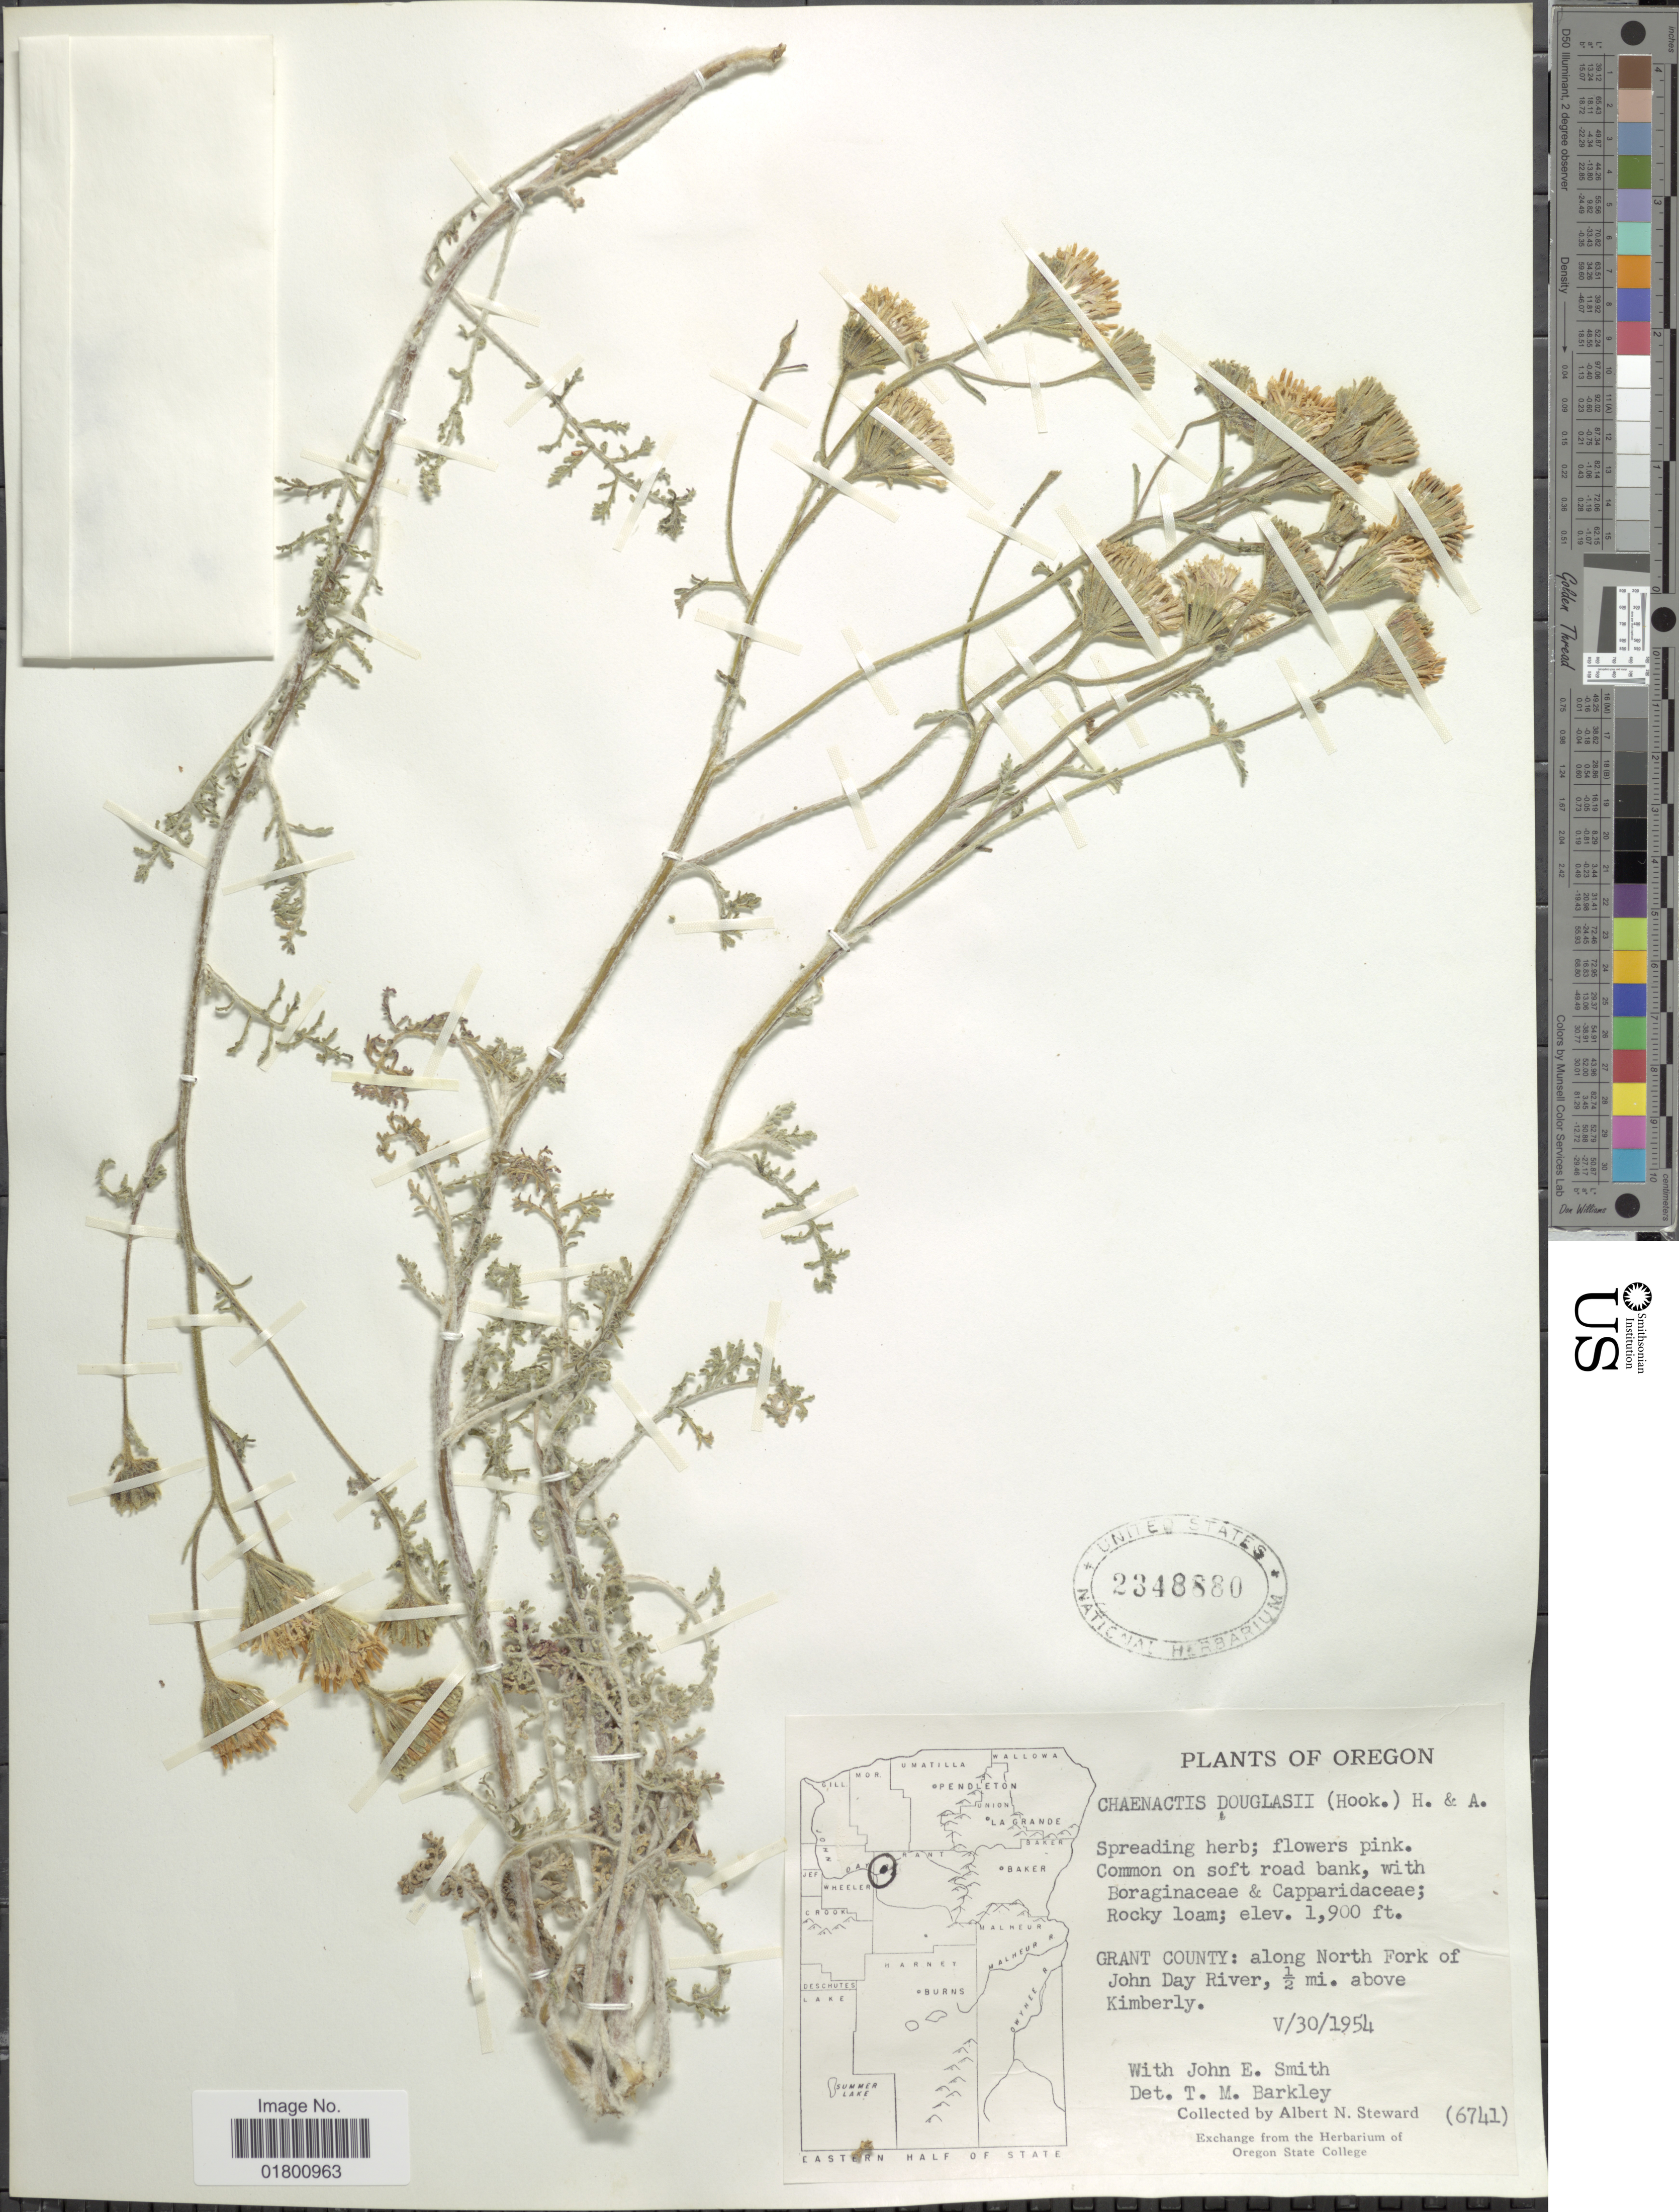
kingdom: Plantae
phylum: Tracheophyta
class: Magnoliopsida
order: Asterales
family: Asteraceae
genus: Chaenactis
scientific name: Chaenactis douglasii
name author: Hook. & Arn.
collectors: J. Smith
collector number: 6741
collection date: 1954-05-30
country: United States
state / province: Oregon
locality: Grant County: along North Fork of John Day River, ½ mi. above Kimberly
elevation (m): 579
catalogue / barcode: US 2348880